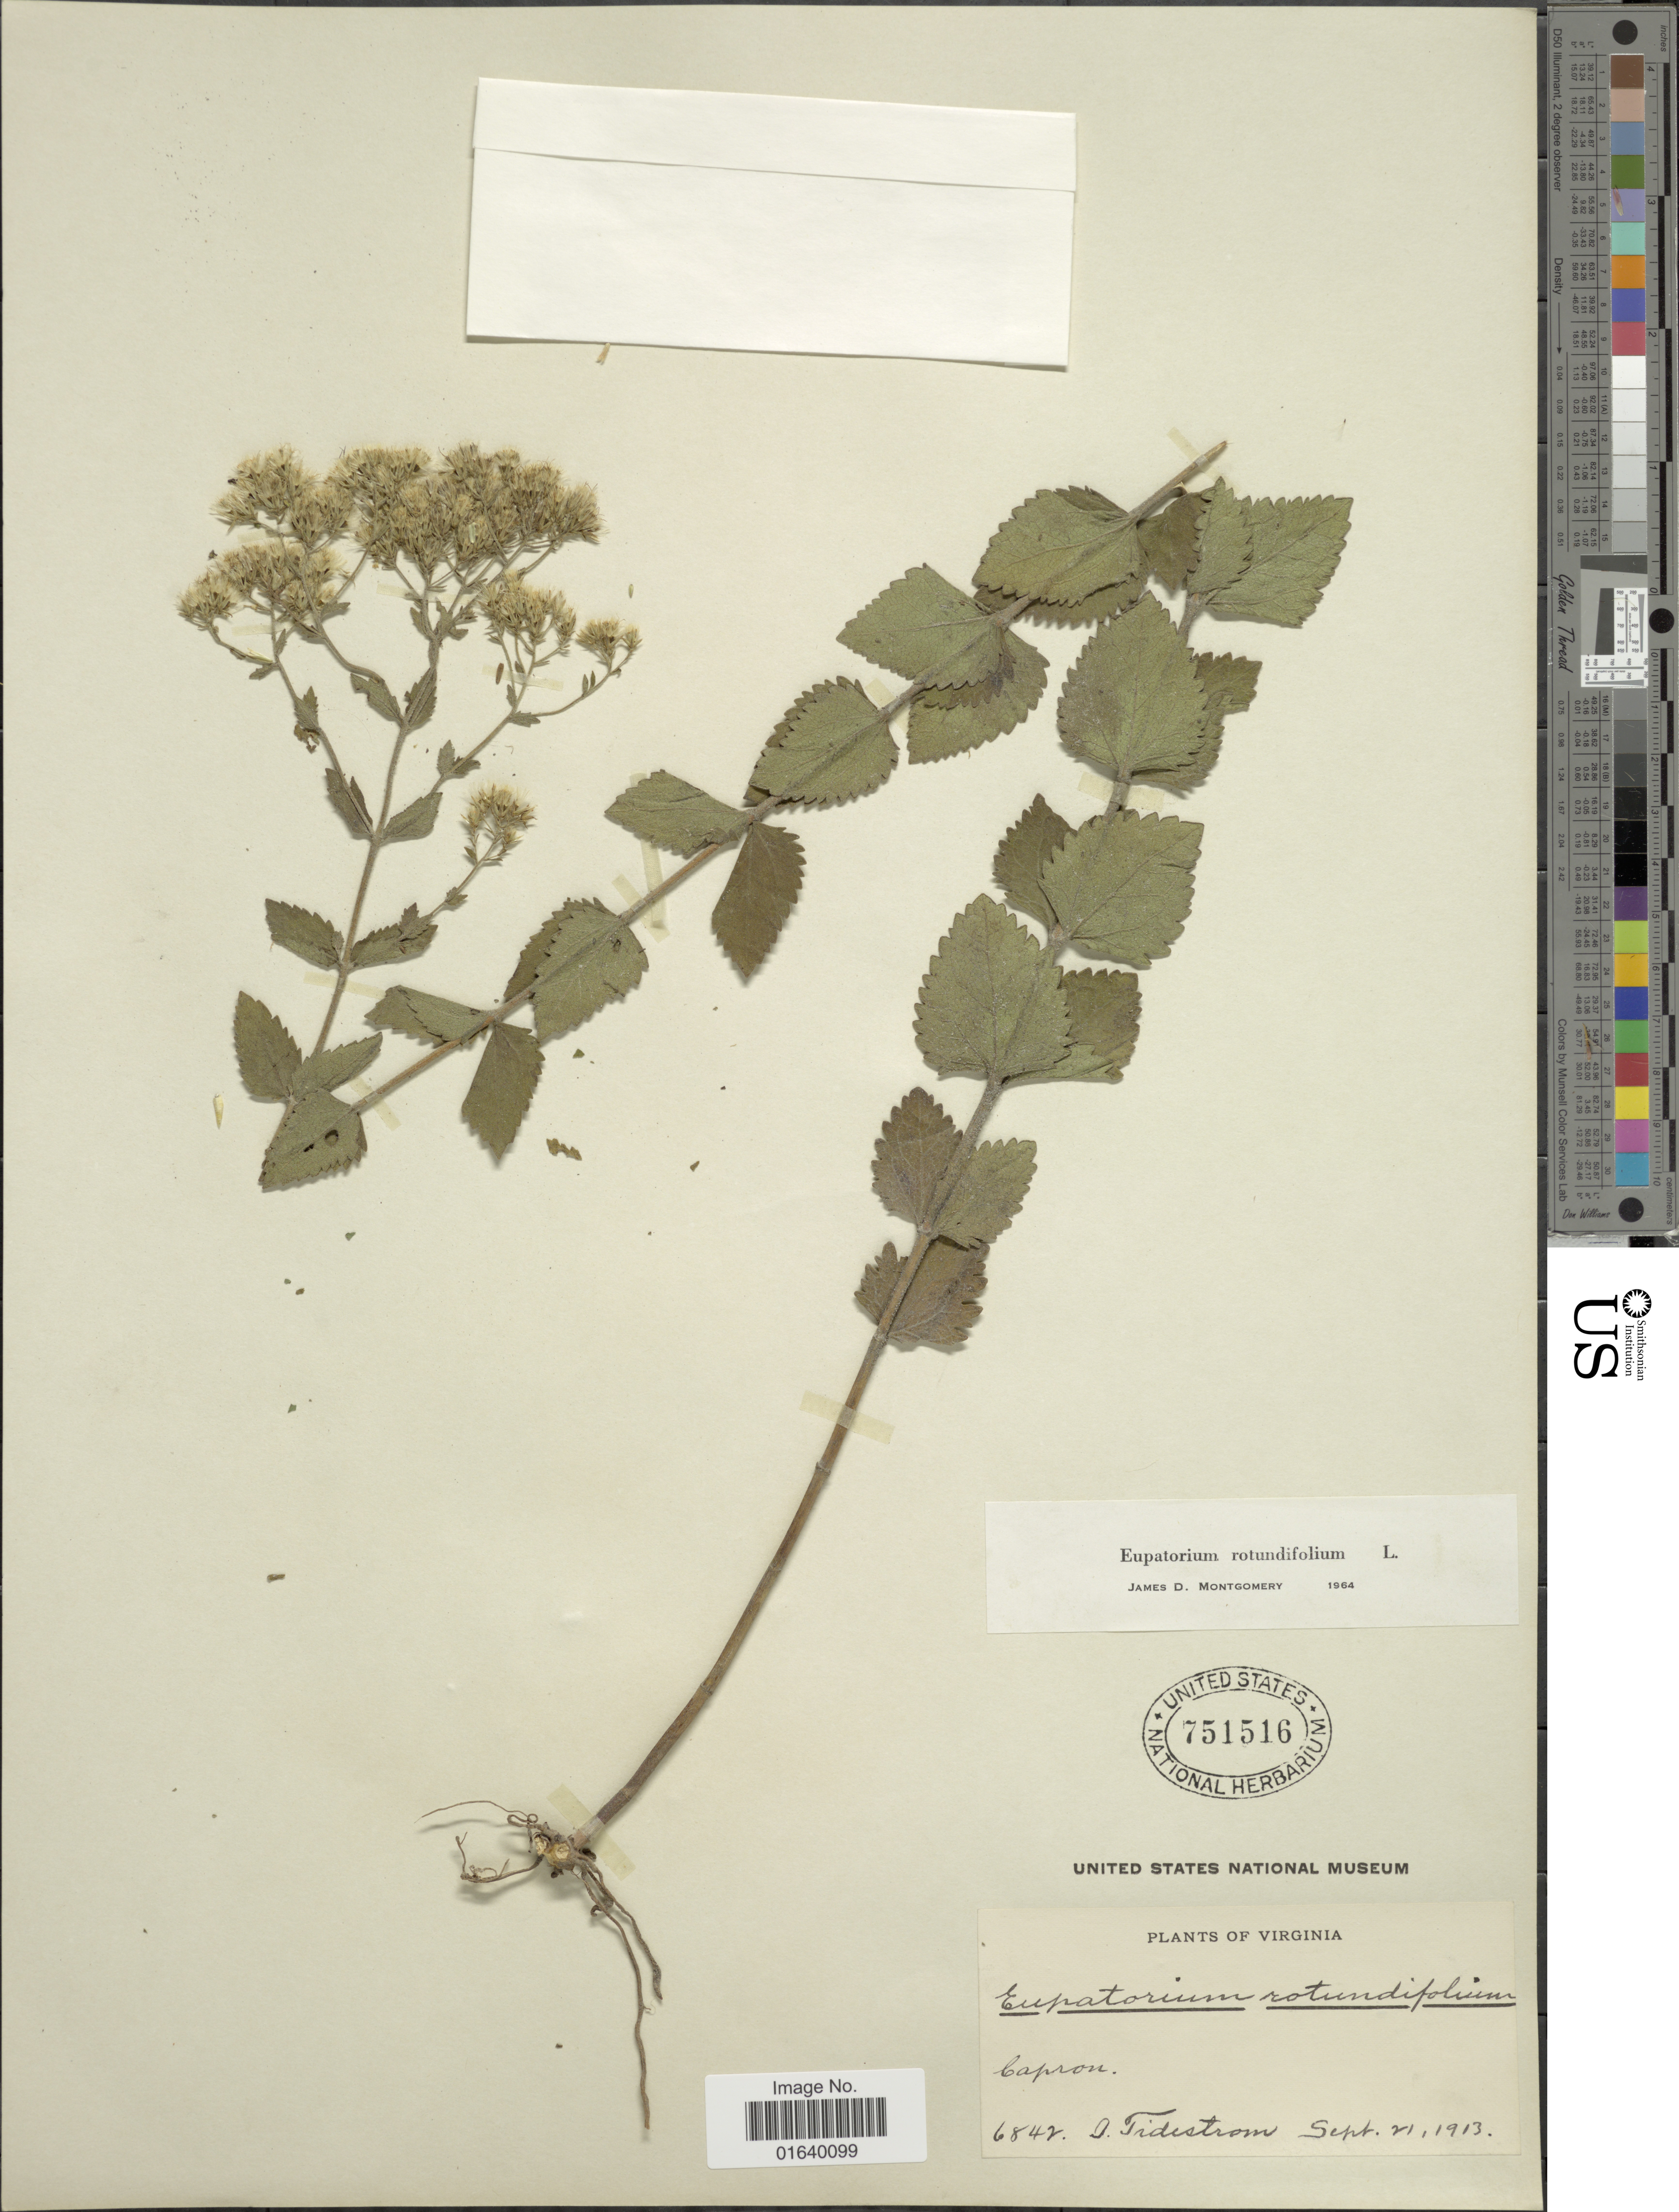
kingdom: Plantae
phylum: Tracheophyta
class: Magnoliopsida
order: Asterales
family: Asteraceae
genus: Eupatorium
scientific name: Eupatorium rotundifolium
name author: L.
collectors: J. Tidestrom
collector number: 6842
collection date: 1913-09-21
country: United States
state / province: Virginia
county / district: Southampton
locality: Capron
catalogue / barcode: US 751516